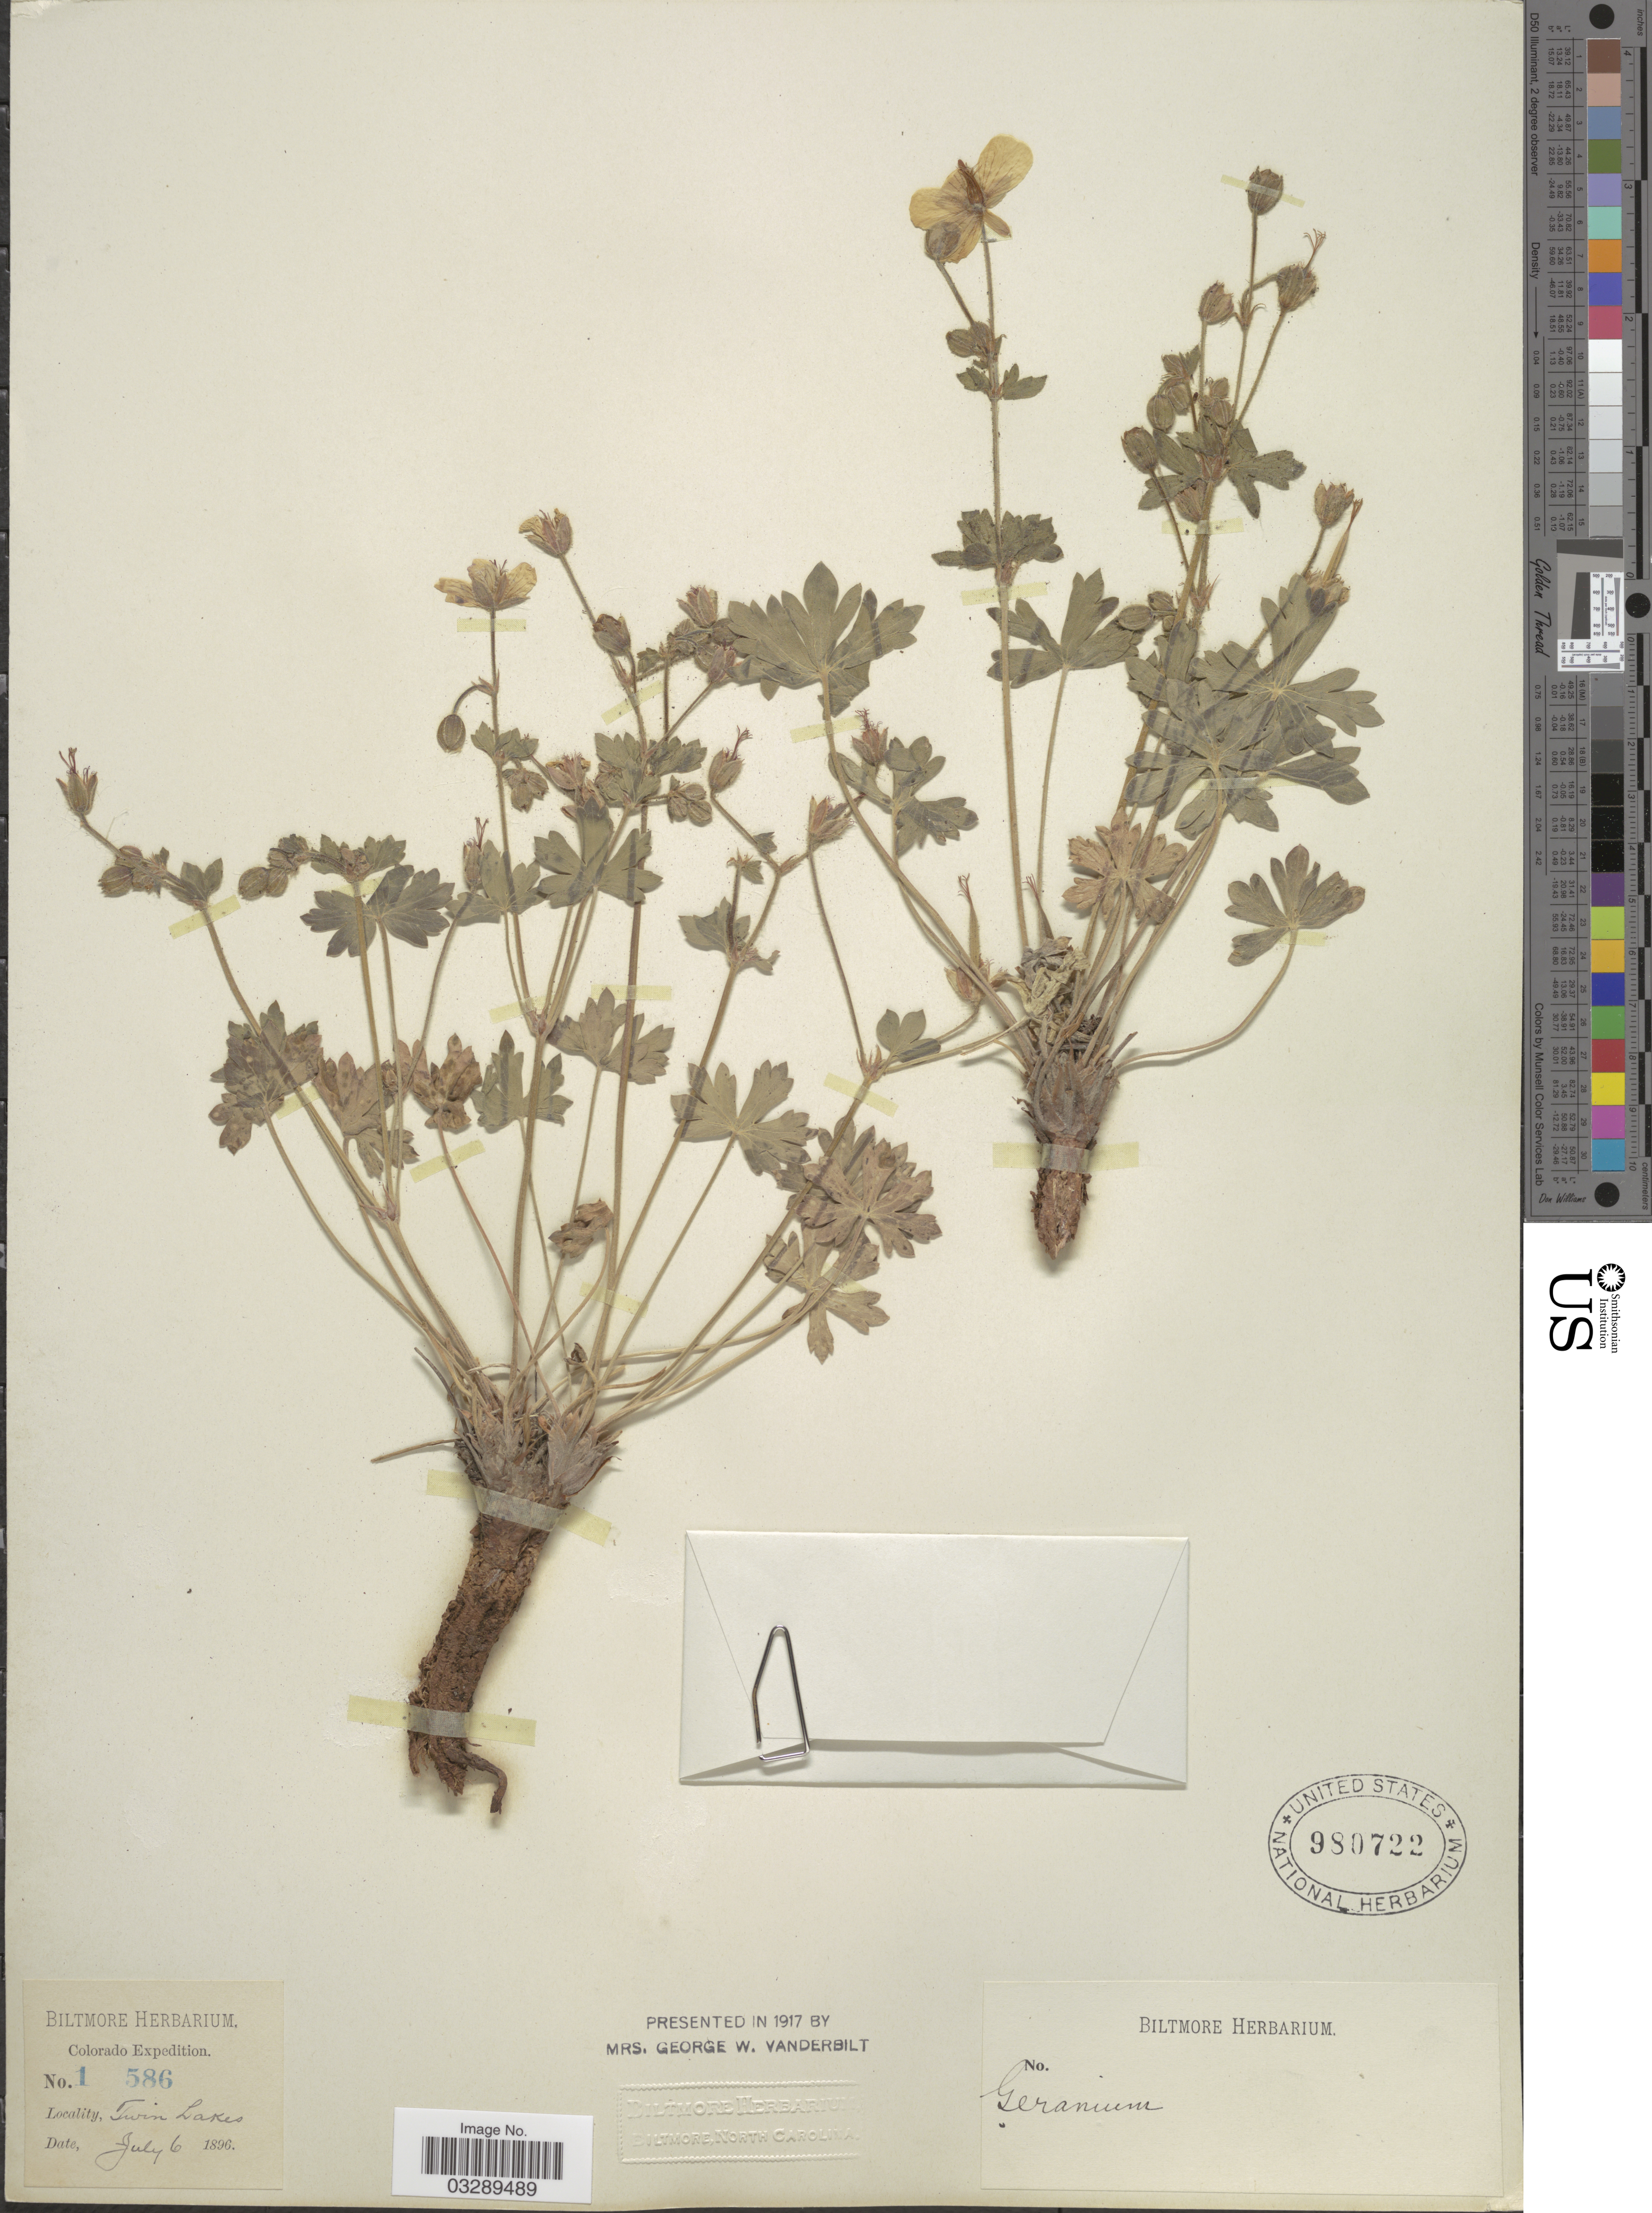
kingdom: Plantae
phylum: Tracheophyta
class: Magnoliopsida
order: Geraniales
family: Geraniaceae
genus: Geranium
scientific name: Geranium sp.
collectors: ex herb. Biltmore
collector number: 1586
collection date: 1896-07-06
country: United States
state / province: Colorado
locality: Twin Lakes.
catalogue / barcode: US 980722